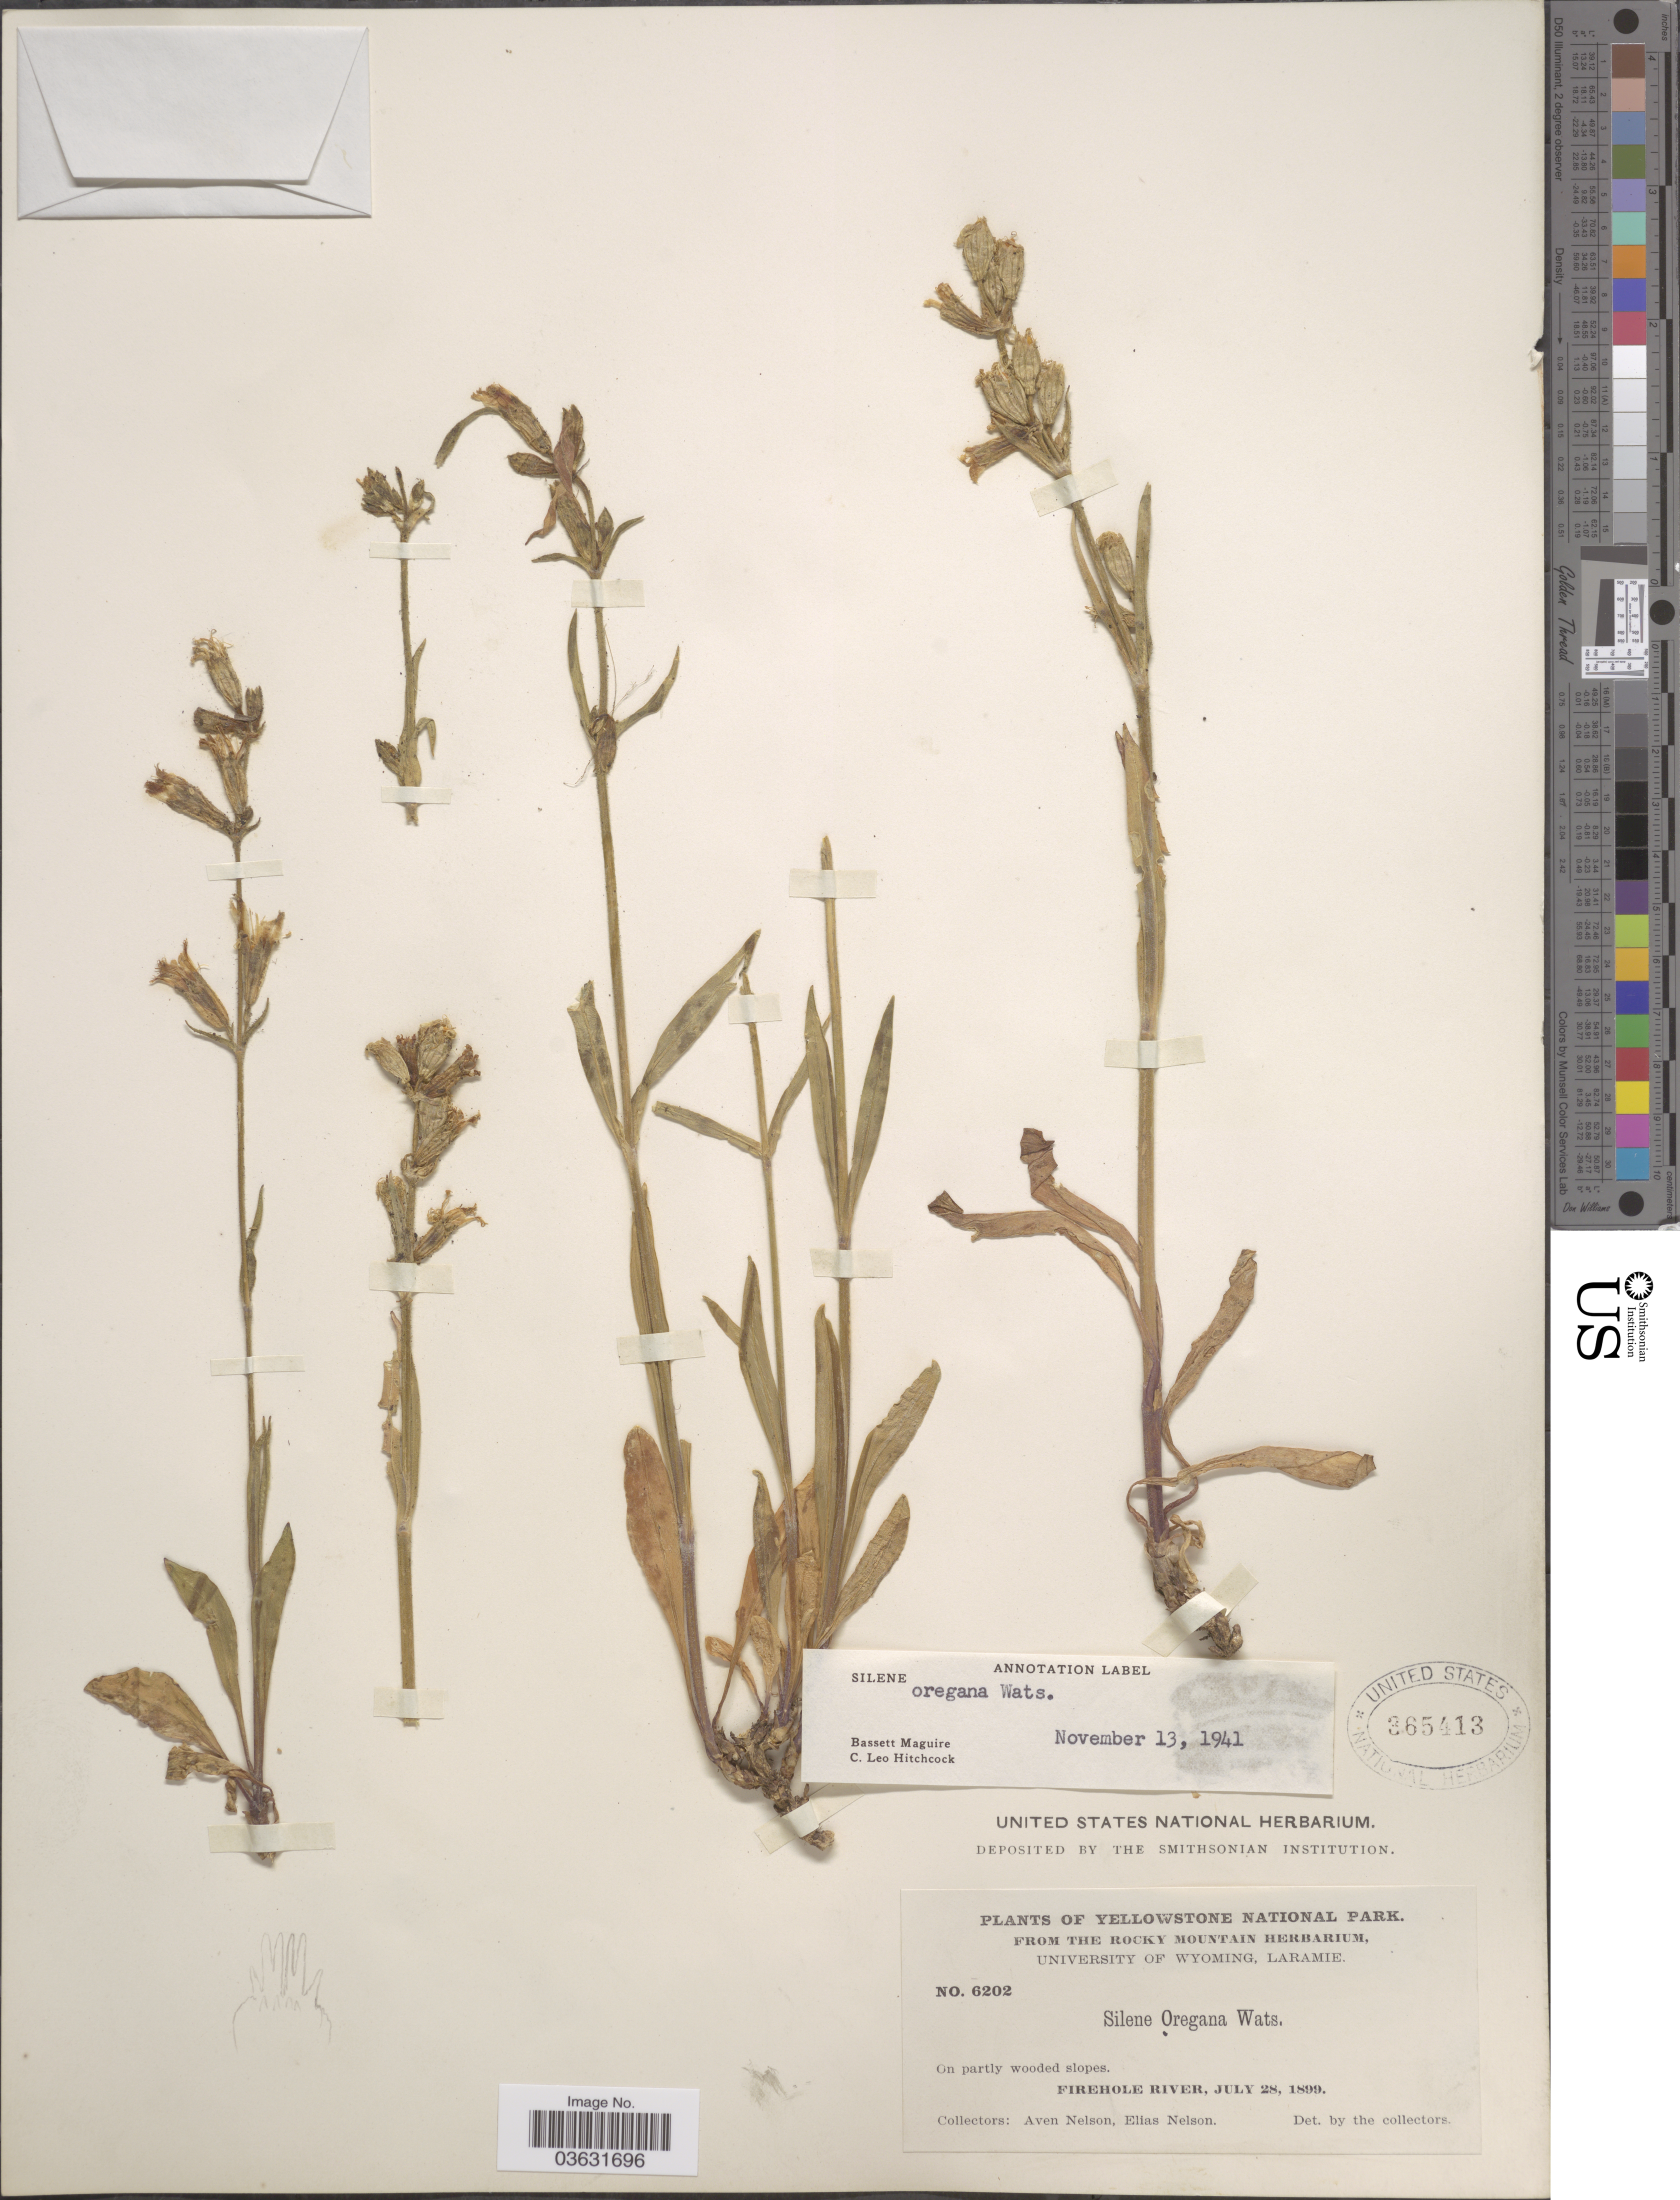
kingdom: Plantae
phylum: Tracheophyta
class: Magnoliopsida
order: Caryophyllales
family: Caryophyllaceae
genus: Silene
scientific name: Silene oregana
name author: S. Watson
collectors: A. Nelson & E. Nelson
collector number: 6202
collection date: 1899-07-28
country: United States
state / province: Wyoming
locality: Yellowstone National Park. Firehole River.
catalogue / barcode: US 365413